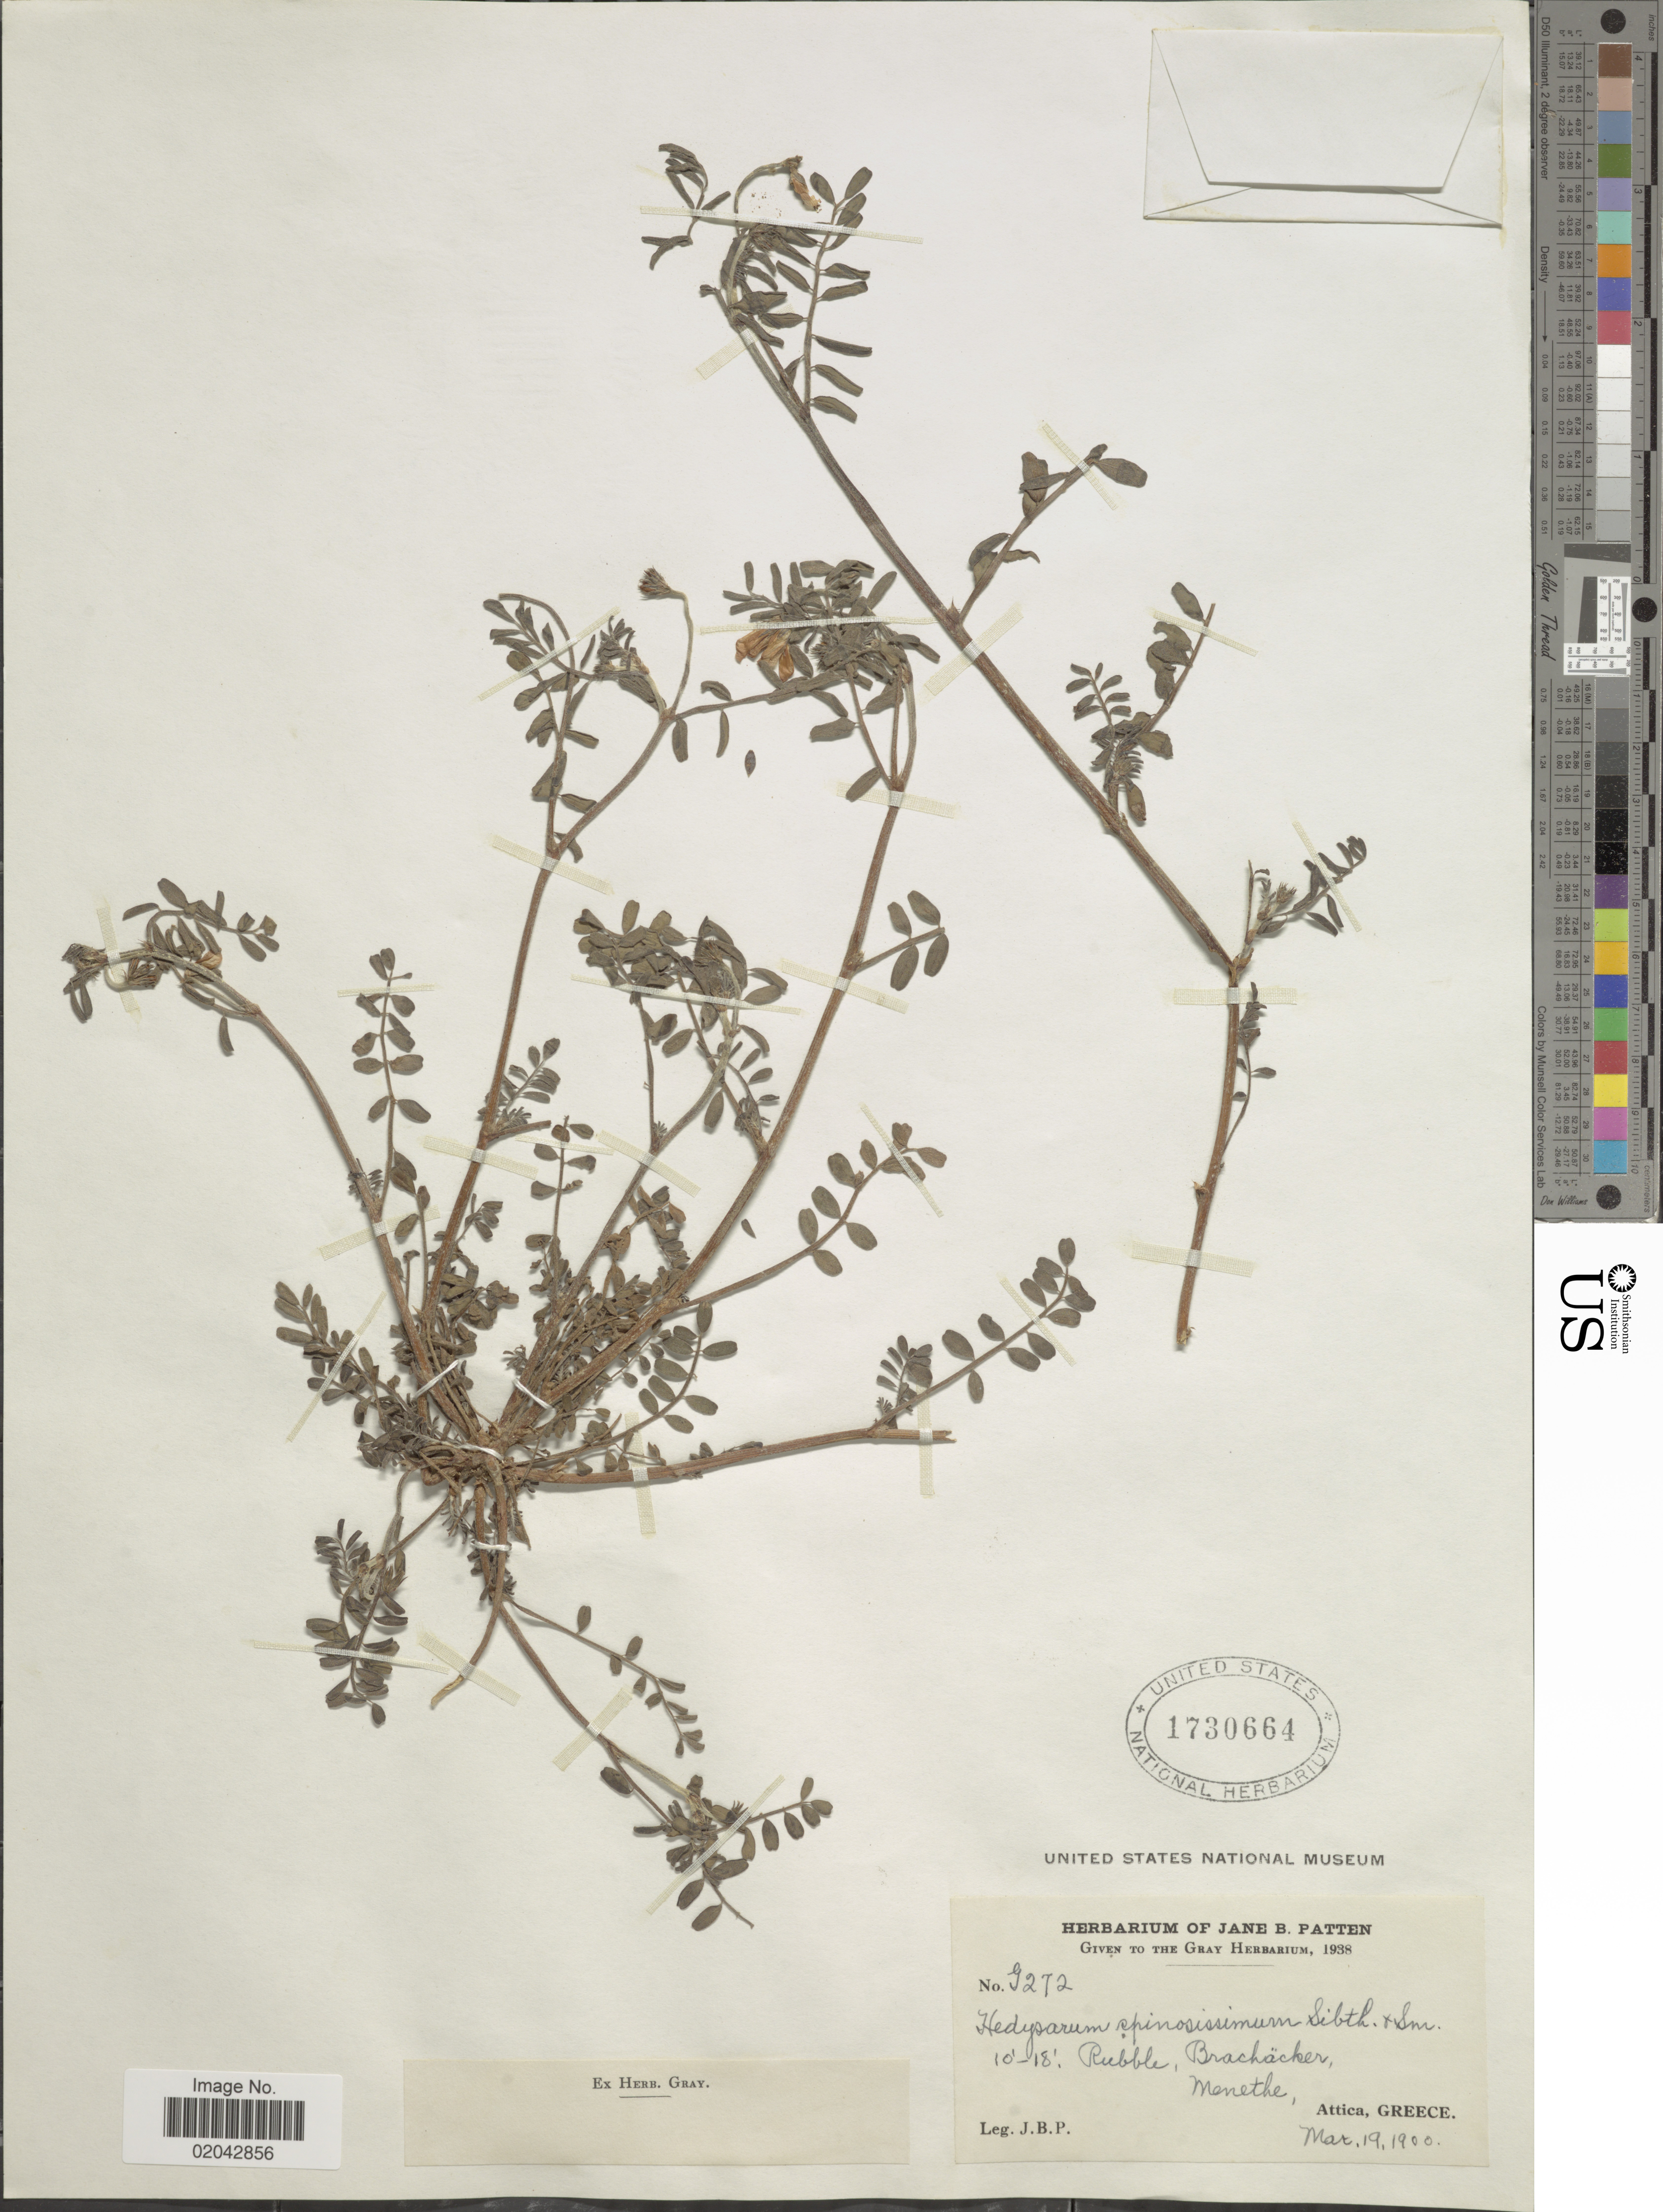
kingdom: Plantae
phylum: Tracheophyta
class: Magnoliopsida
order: Fabales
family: Fabaceae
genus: Sulla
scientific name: Sulla spinosissima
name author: (L.) B.H.Choi & H. Ohashi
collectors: J. Patten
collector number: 9272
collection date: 1900-03-19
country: Greece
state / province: Attica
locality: Rubbele, Brachacker, Menethe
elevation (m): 3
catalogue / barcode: US 1730664